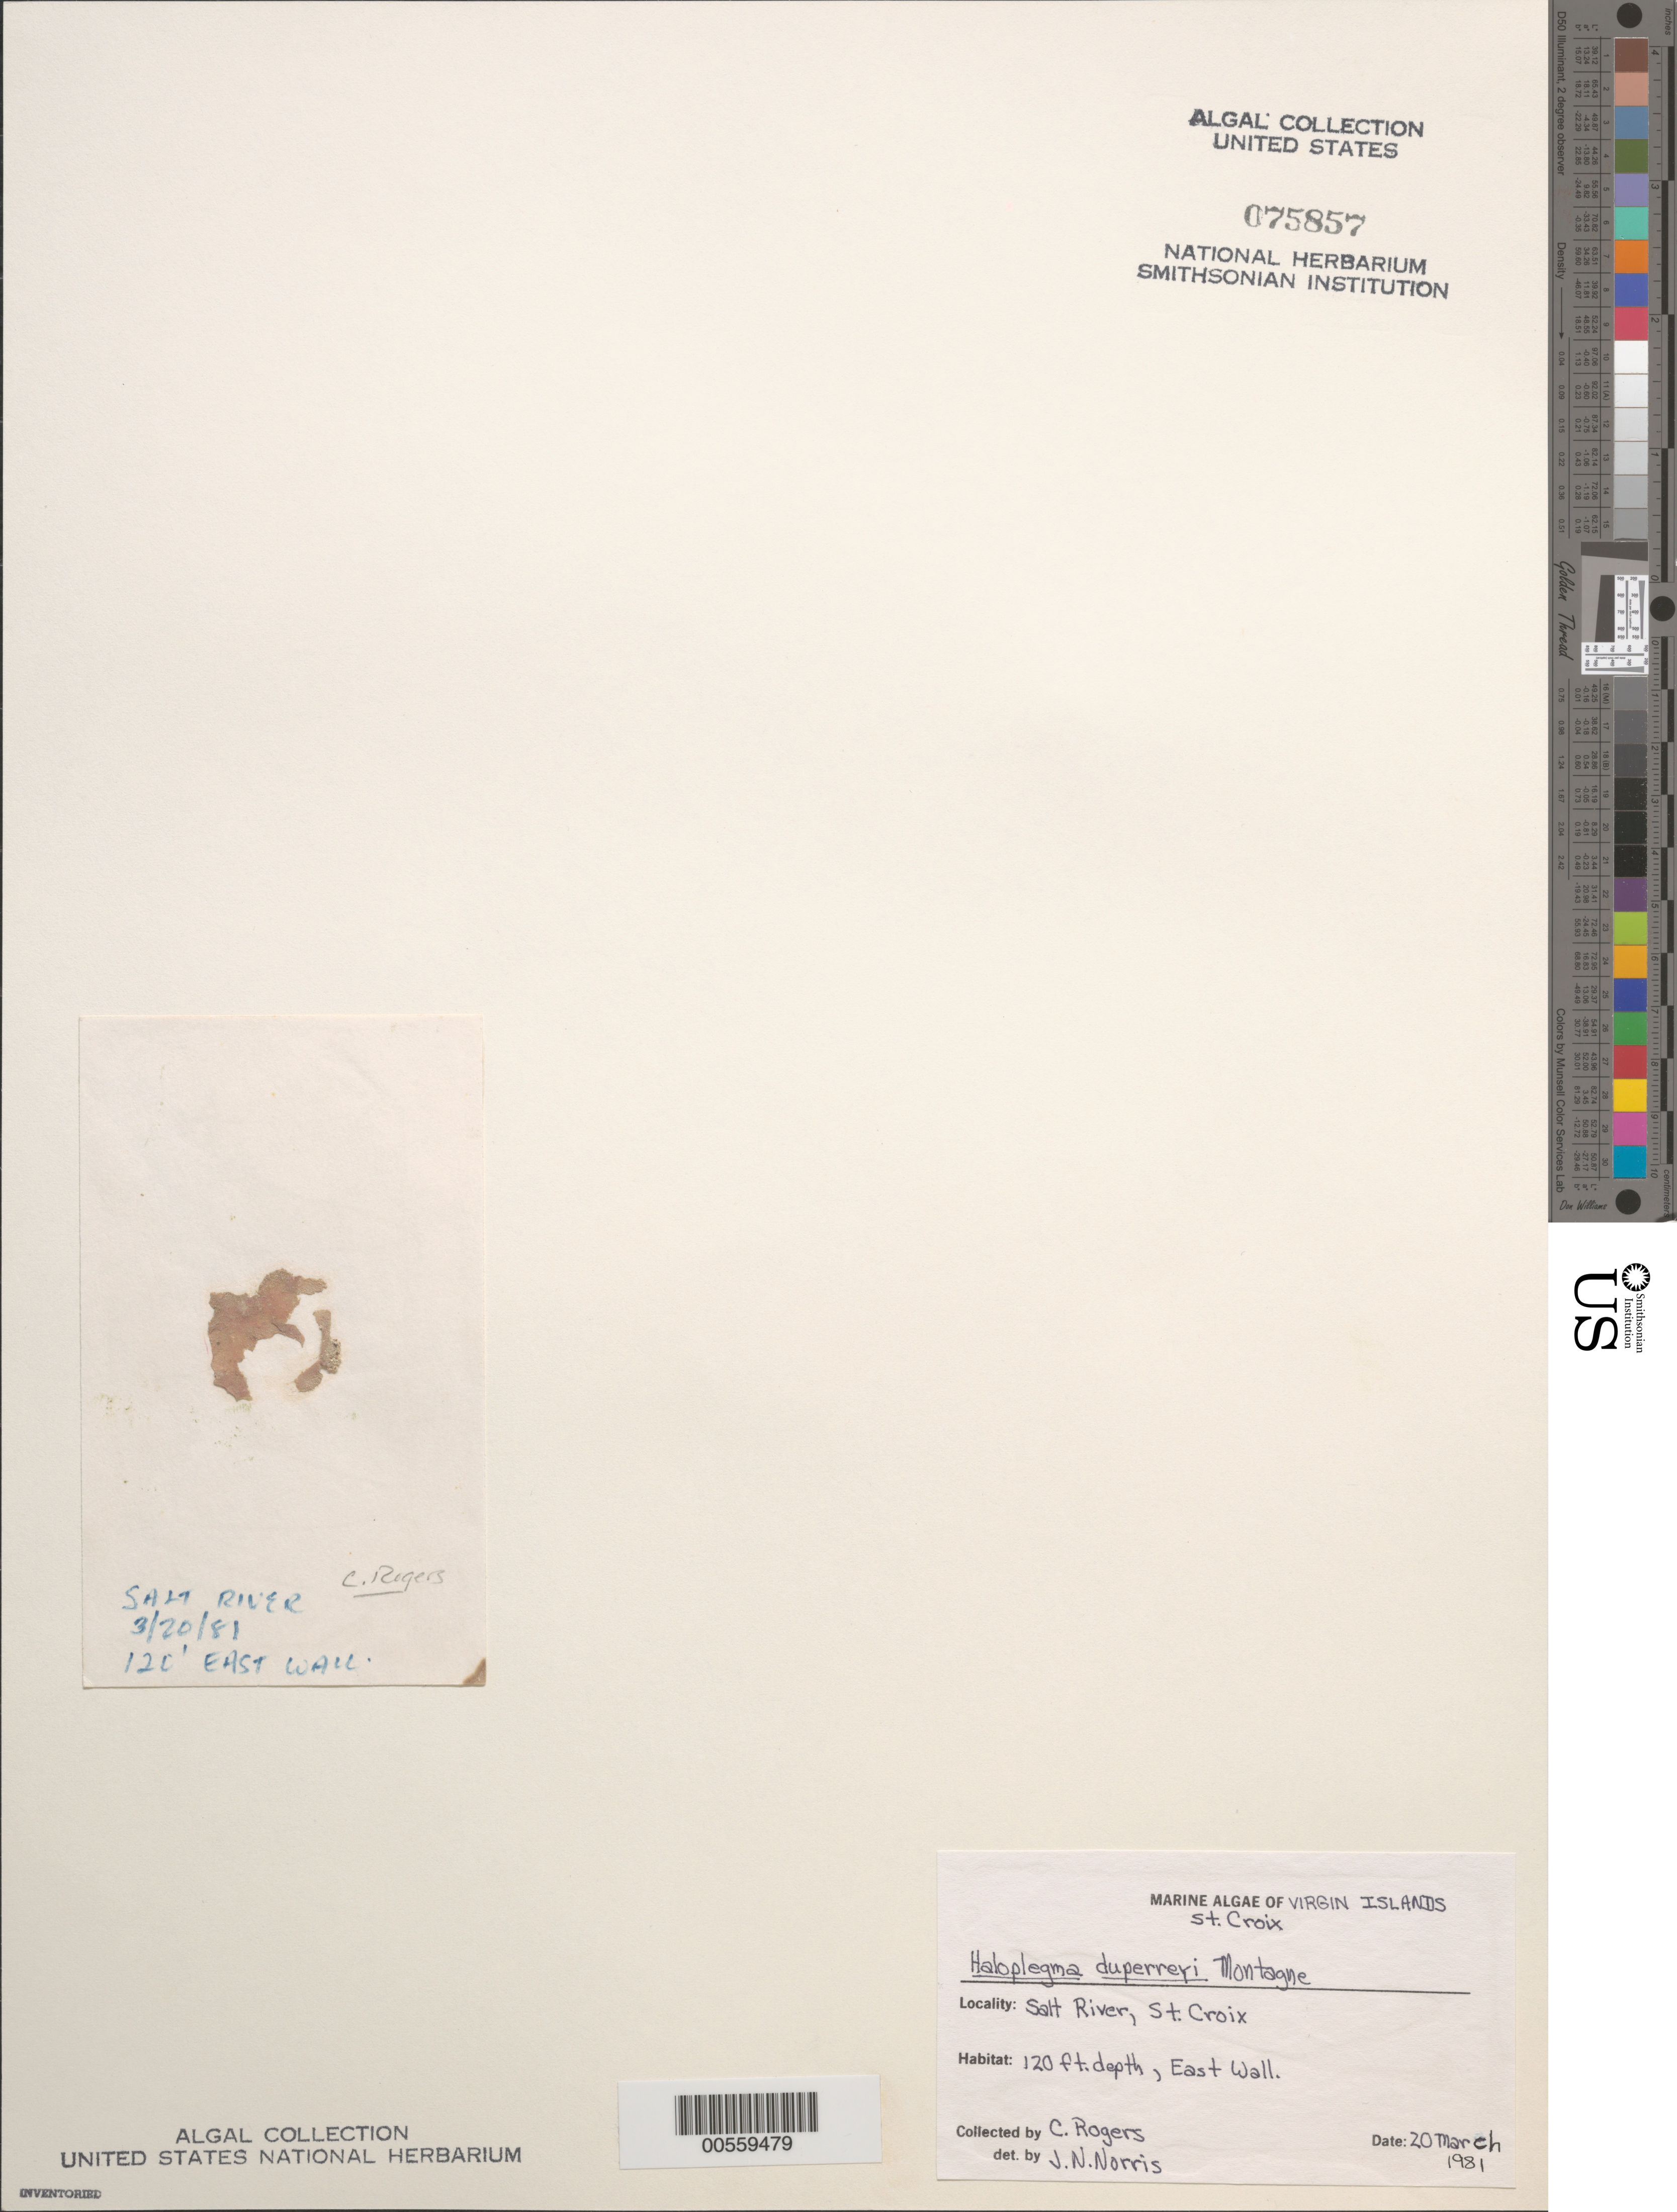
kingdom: Plantae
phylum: Rhodophyta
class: Florideophyceae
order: Ceramiales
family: Wrangeliaceae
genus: Haloplegma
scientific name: Haloplegma duperreyi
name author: Mont.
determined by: Norris, James N.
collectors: C. Rogers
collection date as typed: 20 Mar 1981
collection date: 1981-03-20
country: U.S. Virgin Islands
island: St. Croix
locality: Salt River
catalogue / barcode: US 75857